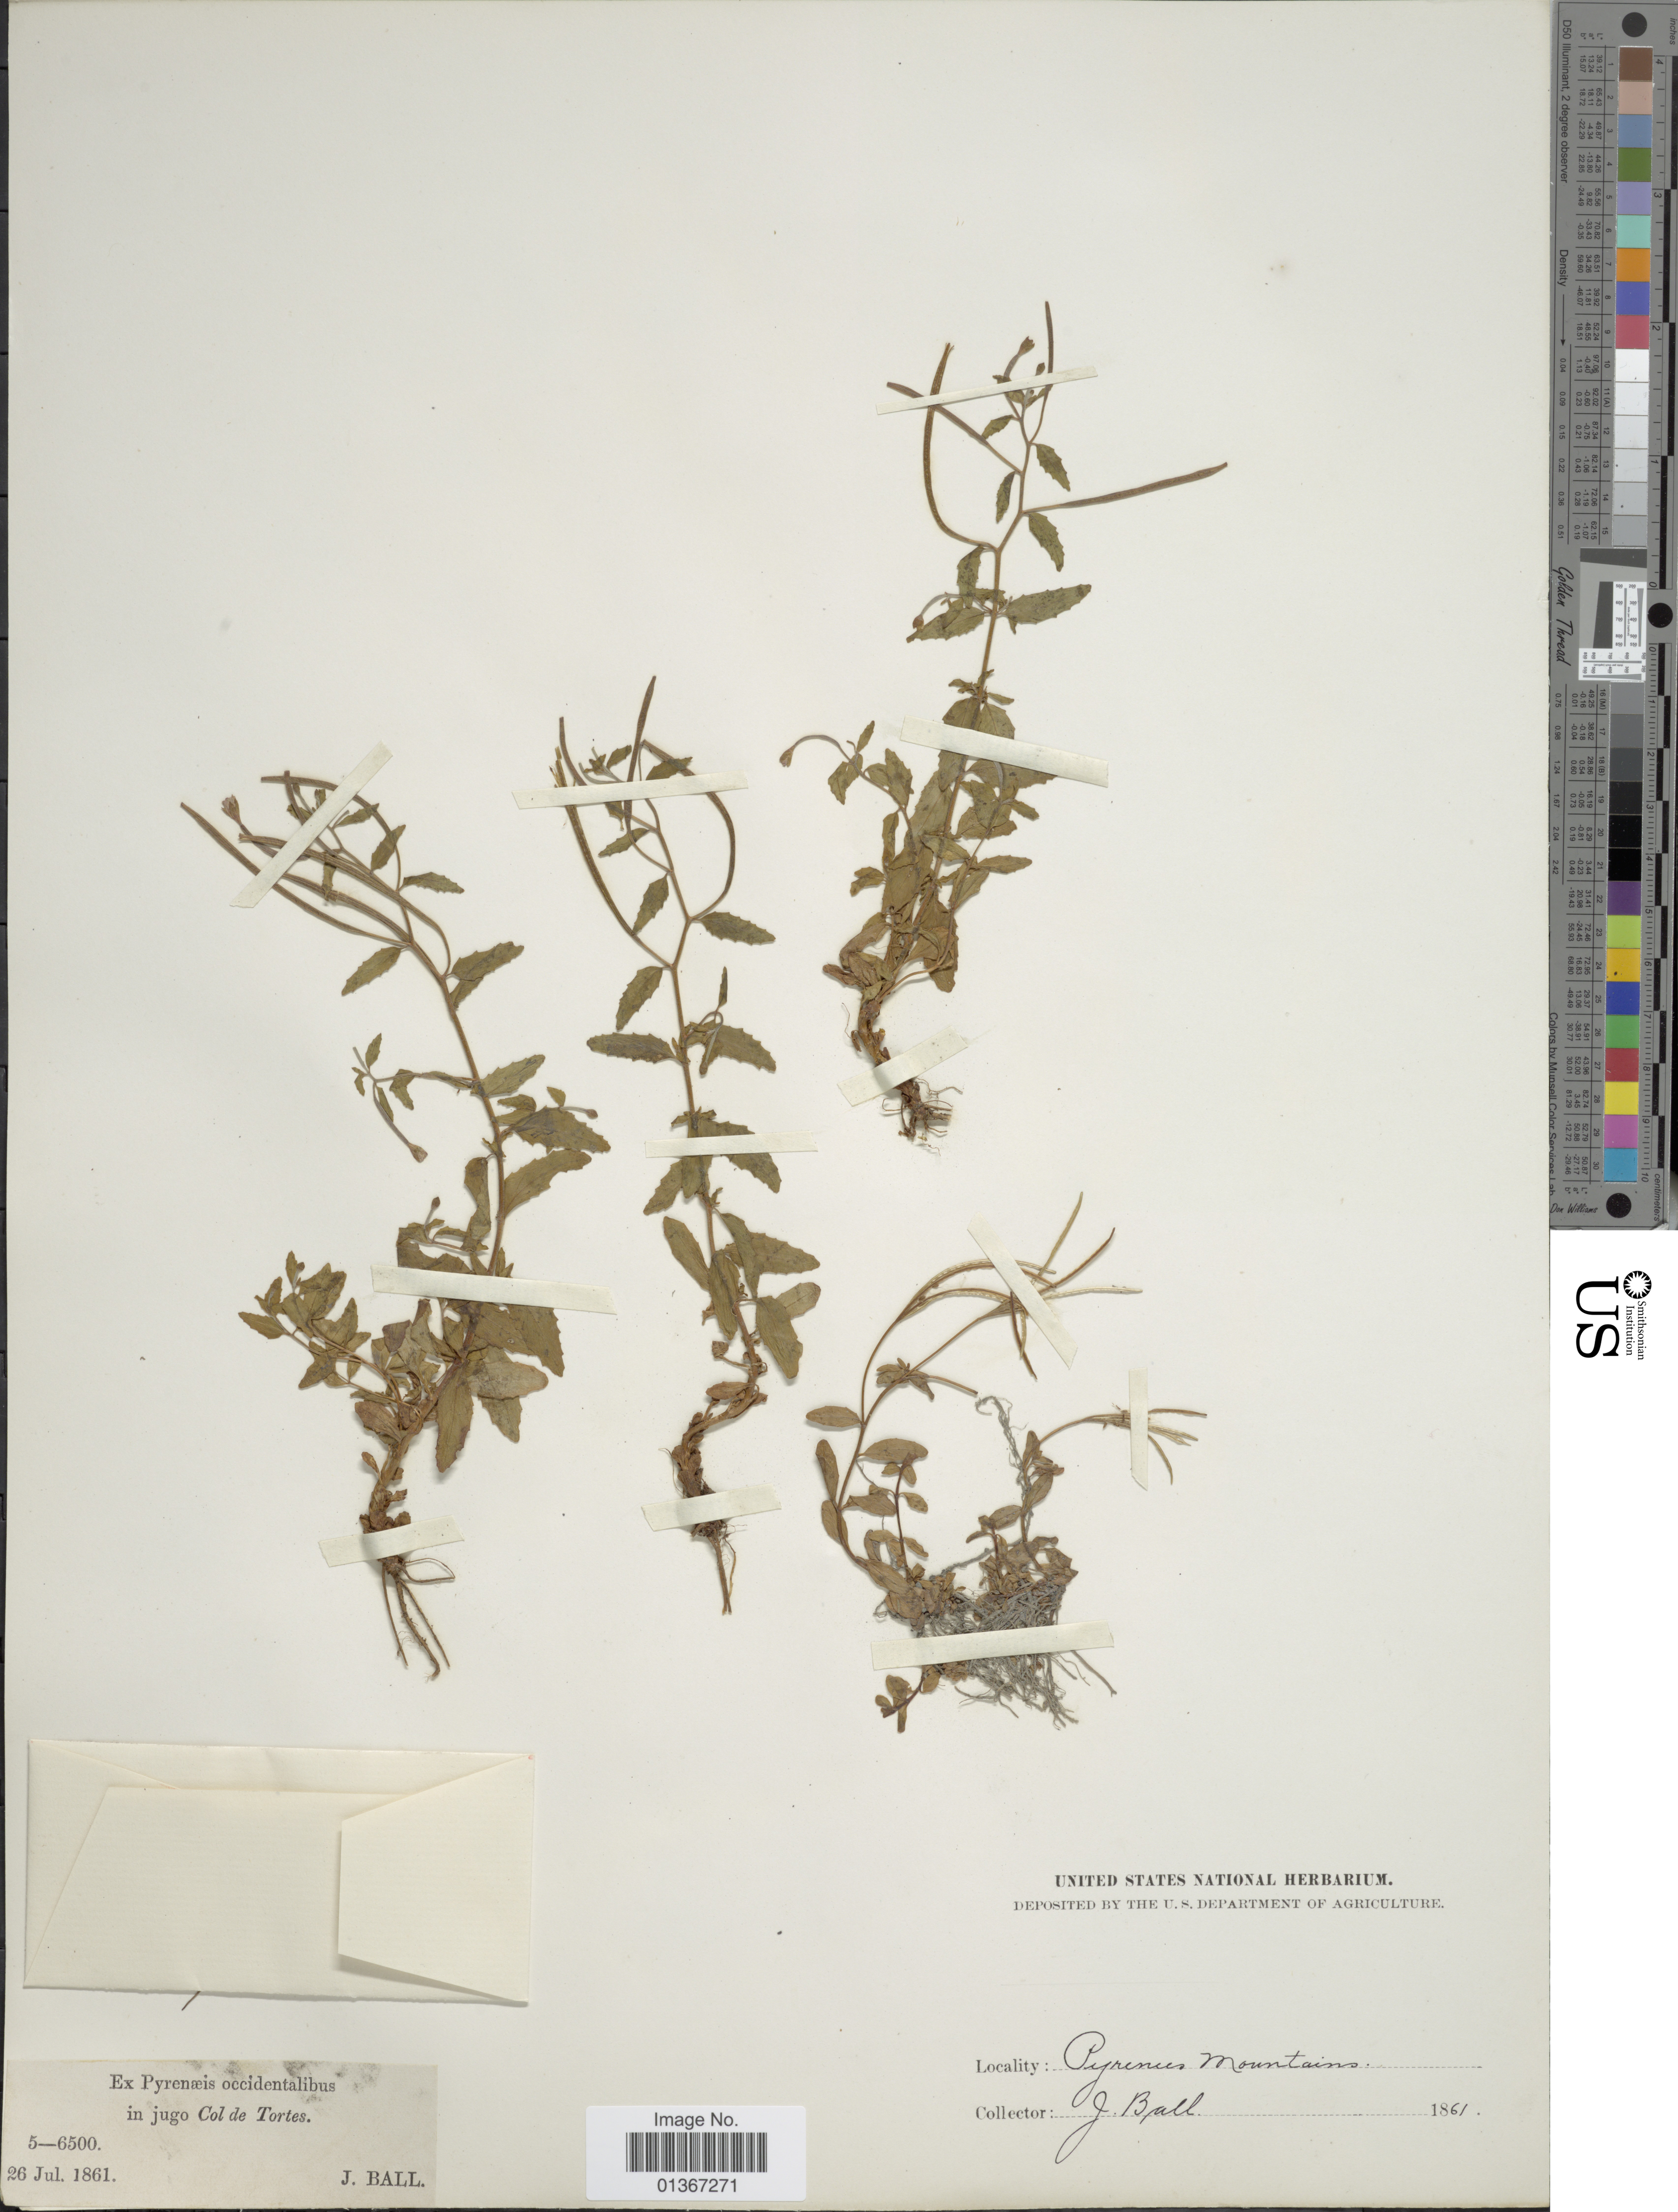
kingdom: Plantae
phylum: Tracheophyta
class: Magnoliopsida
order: Myrtales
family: Onagraceae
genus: Epilobium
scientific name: Epilobium sp.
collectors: J. Ball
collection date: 1861-07-26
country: France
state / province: Occitanie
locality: Ex Pyrenæis occidentalibus in jugo Col de Tortes. Pyrenees Mountains.